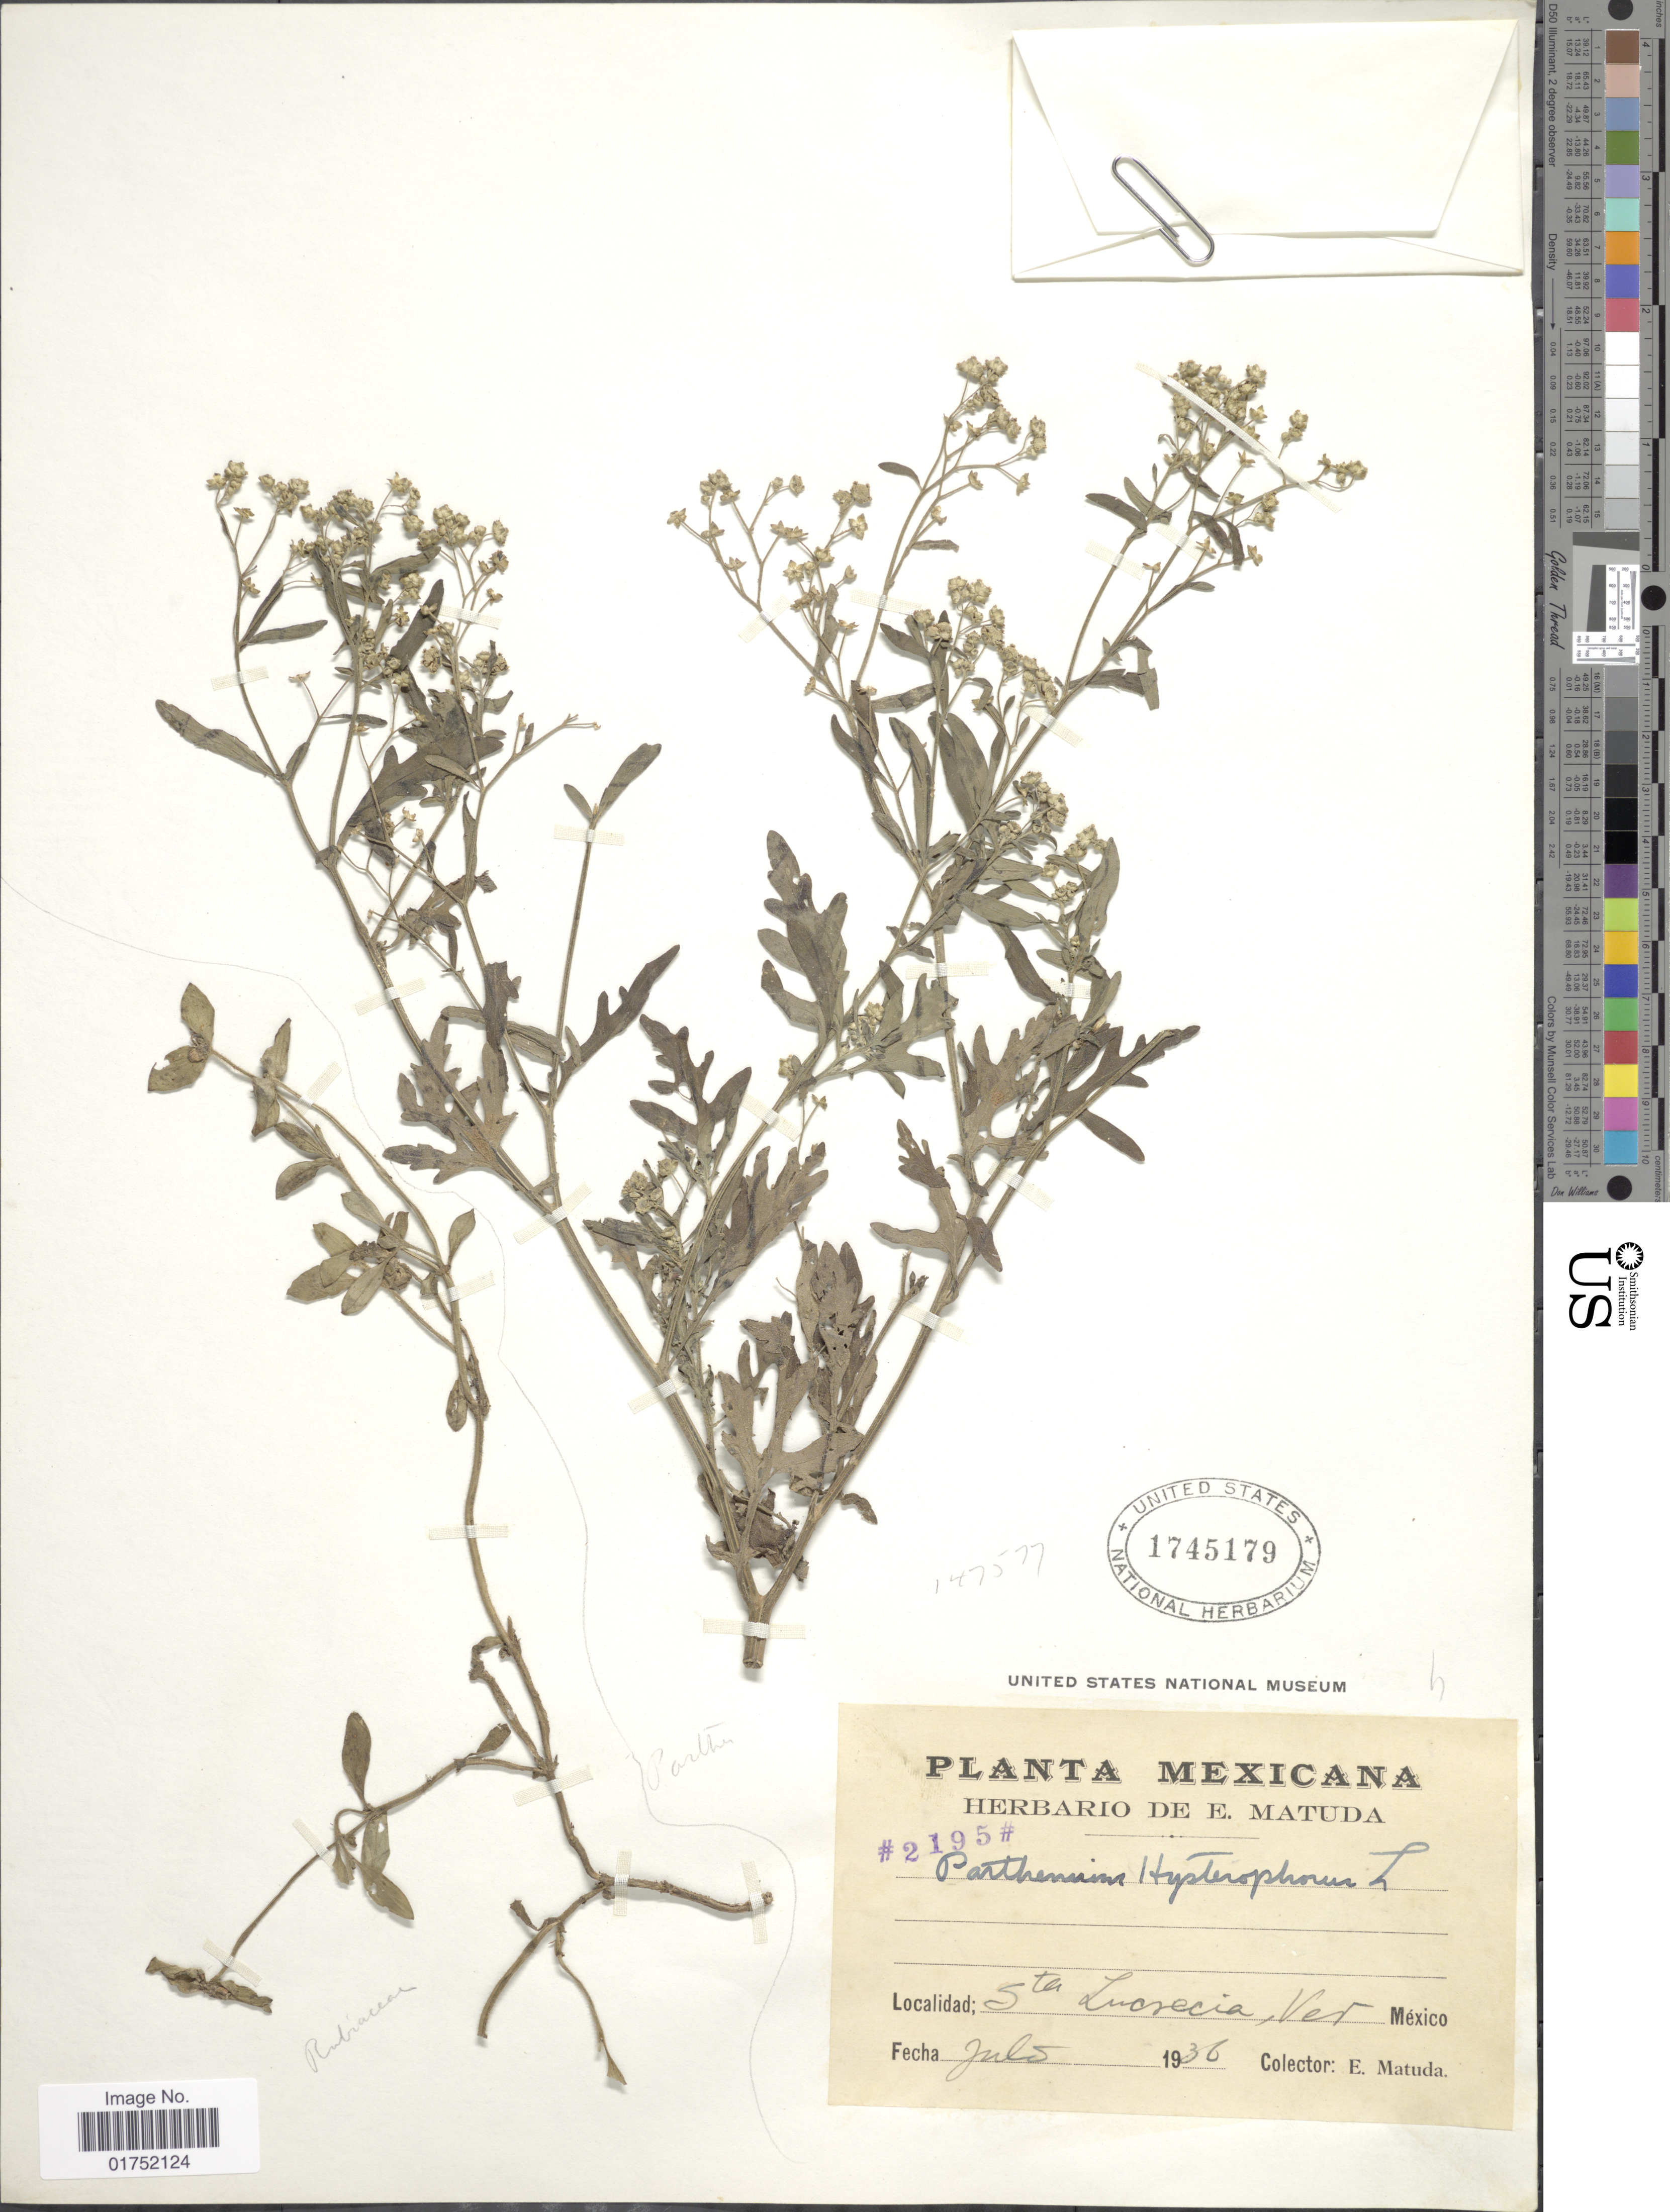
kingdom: Plantae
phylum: Tracheophyta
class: Magnoliopsida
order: Asterales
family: Asteraceae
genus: Parthenium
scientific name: Parthenium hysterophorus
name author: L.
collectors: E. Matuda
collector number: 2195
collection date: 1936-07-05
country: Mexico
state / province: Veracruz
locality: Sta Lucresia, Ver.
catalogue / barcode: US 1745179